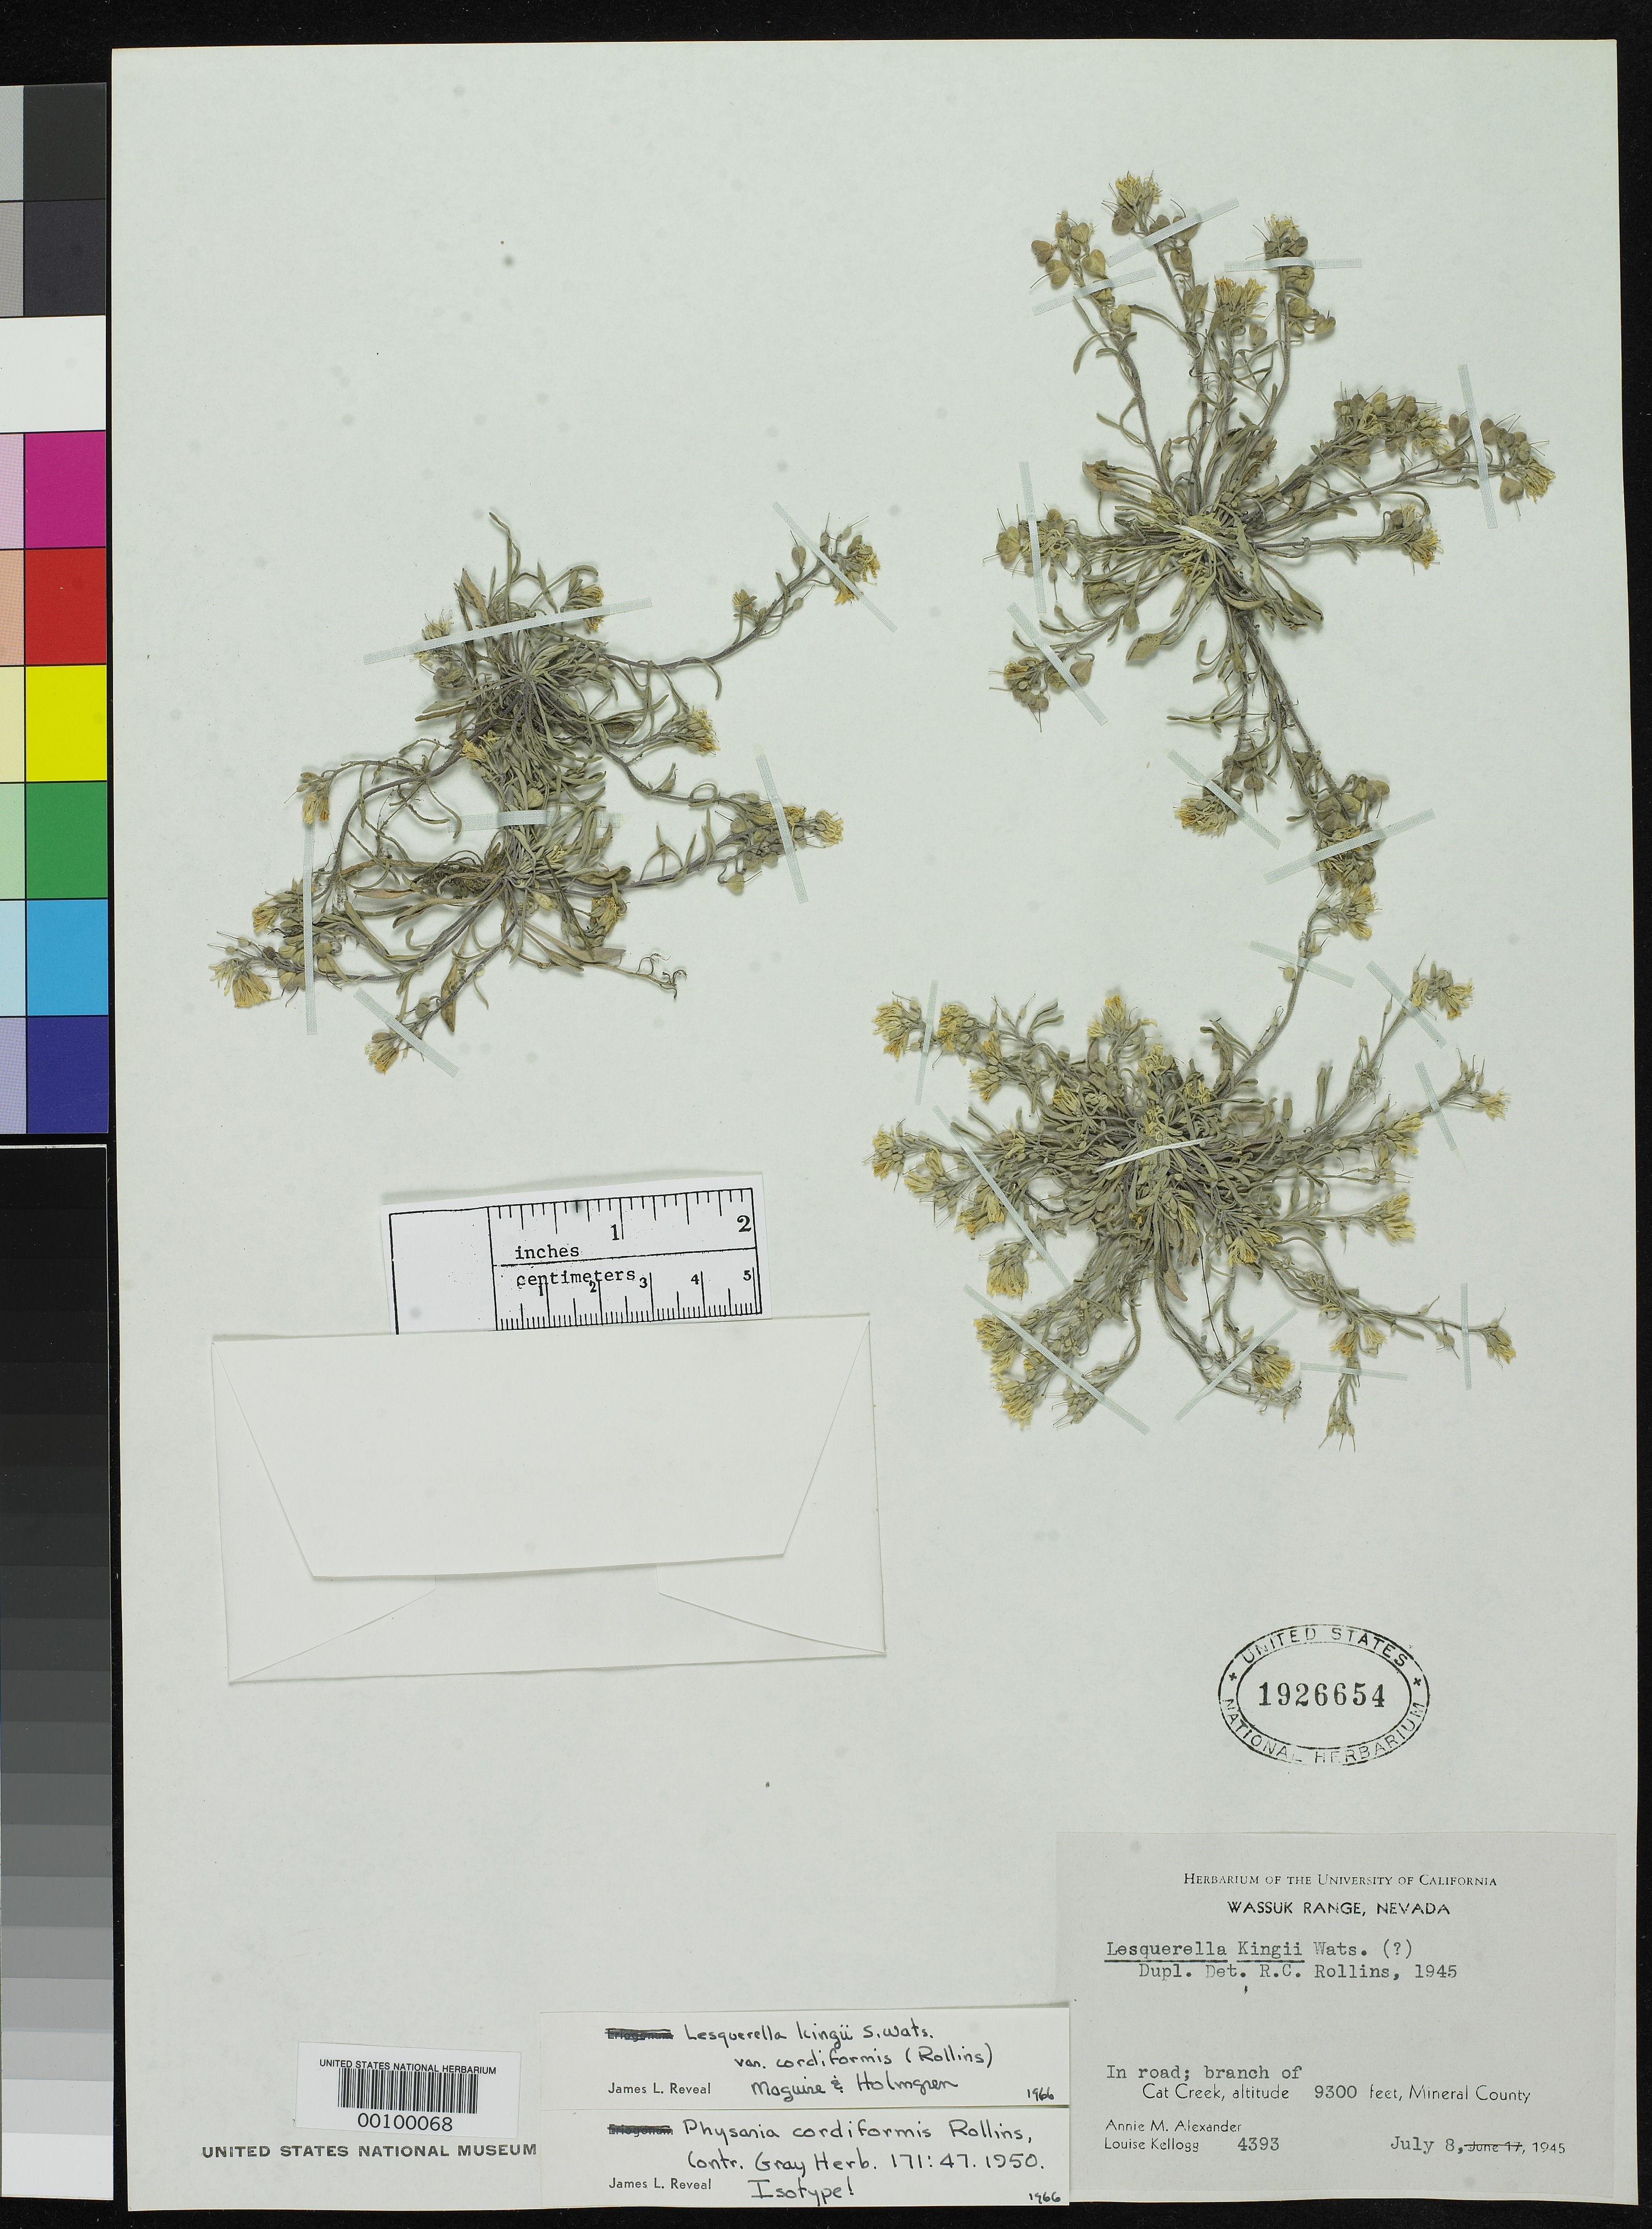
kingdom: Plantae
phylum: Tracheophyta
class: Magnoliopsida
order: Brassicales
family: Brassicaceae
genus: Physaria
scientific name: Physaria cordiformis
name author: Rollins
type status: Isotype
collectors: A. M. Alexander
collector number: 4393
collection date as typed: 08 Jul 1945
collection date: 1945-07-08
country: United States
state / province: Nevada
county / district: Mineral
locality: Cat Creek, Wassuk Mt. Range; alt. 9300 ft.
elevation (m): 2835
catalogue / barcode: US 1926654